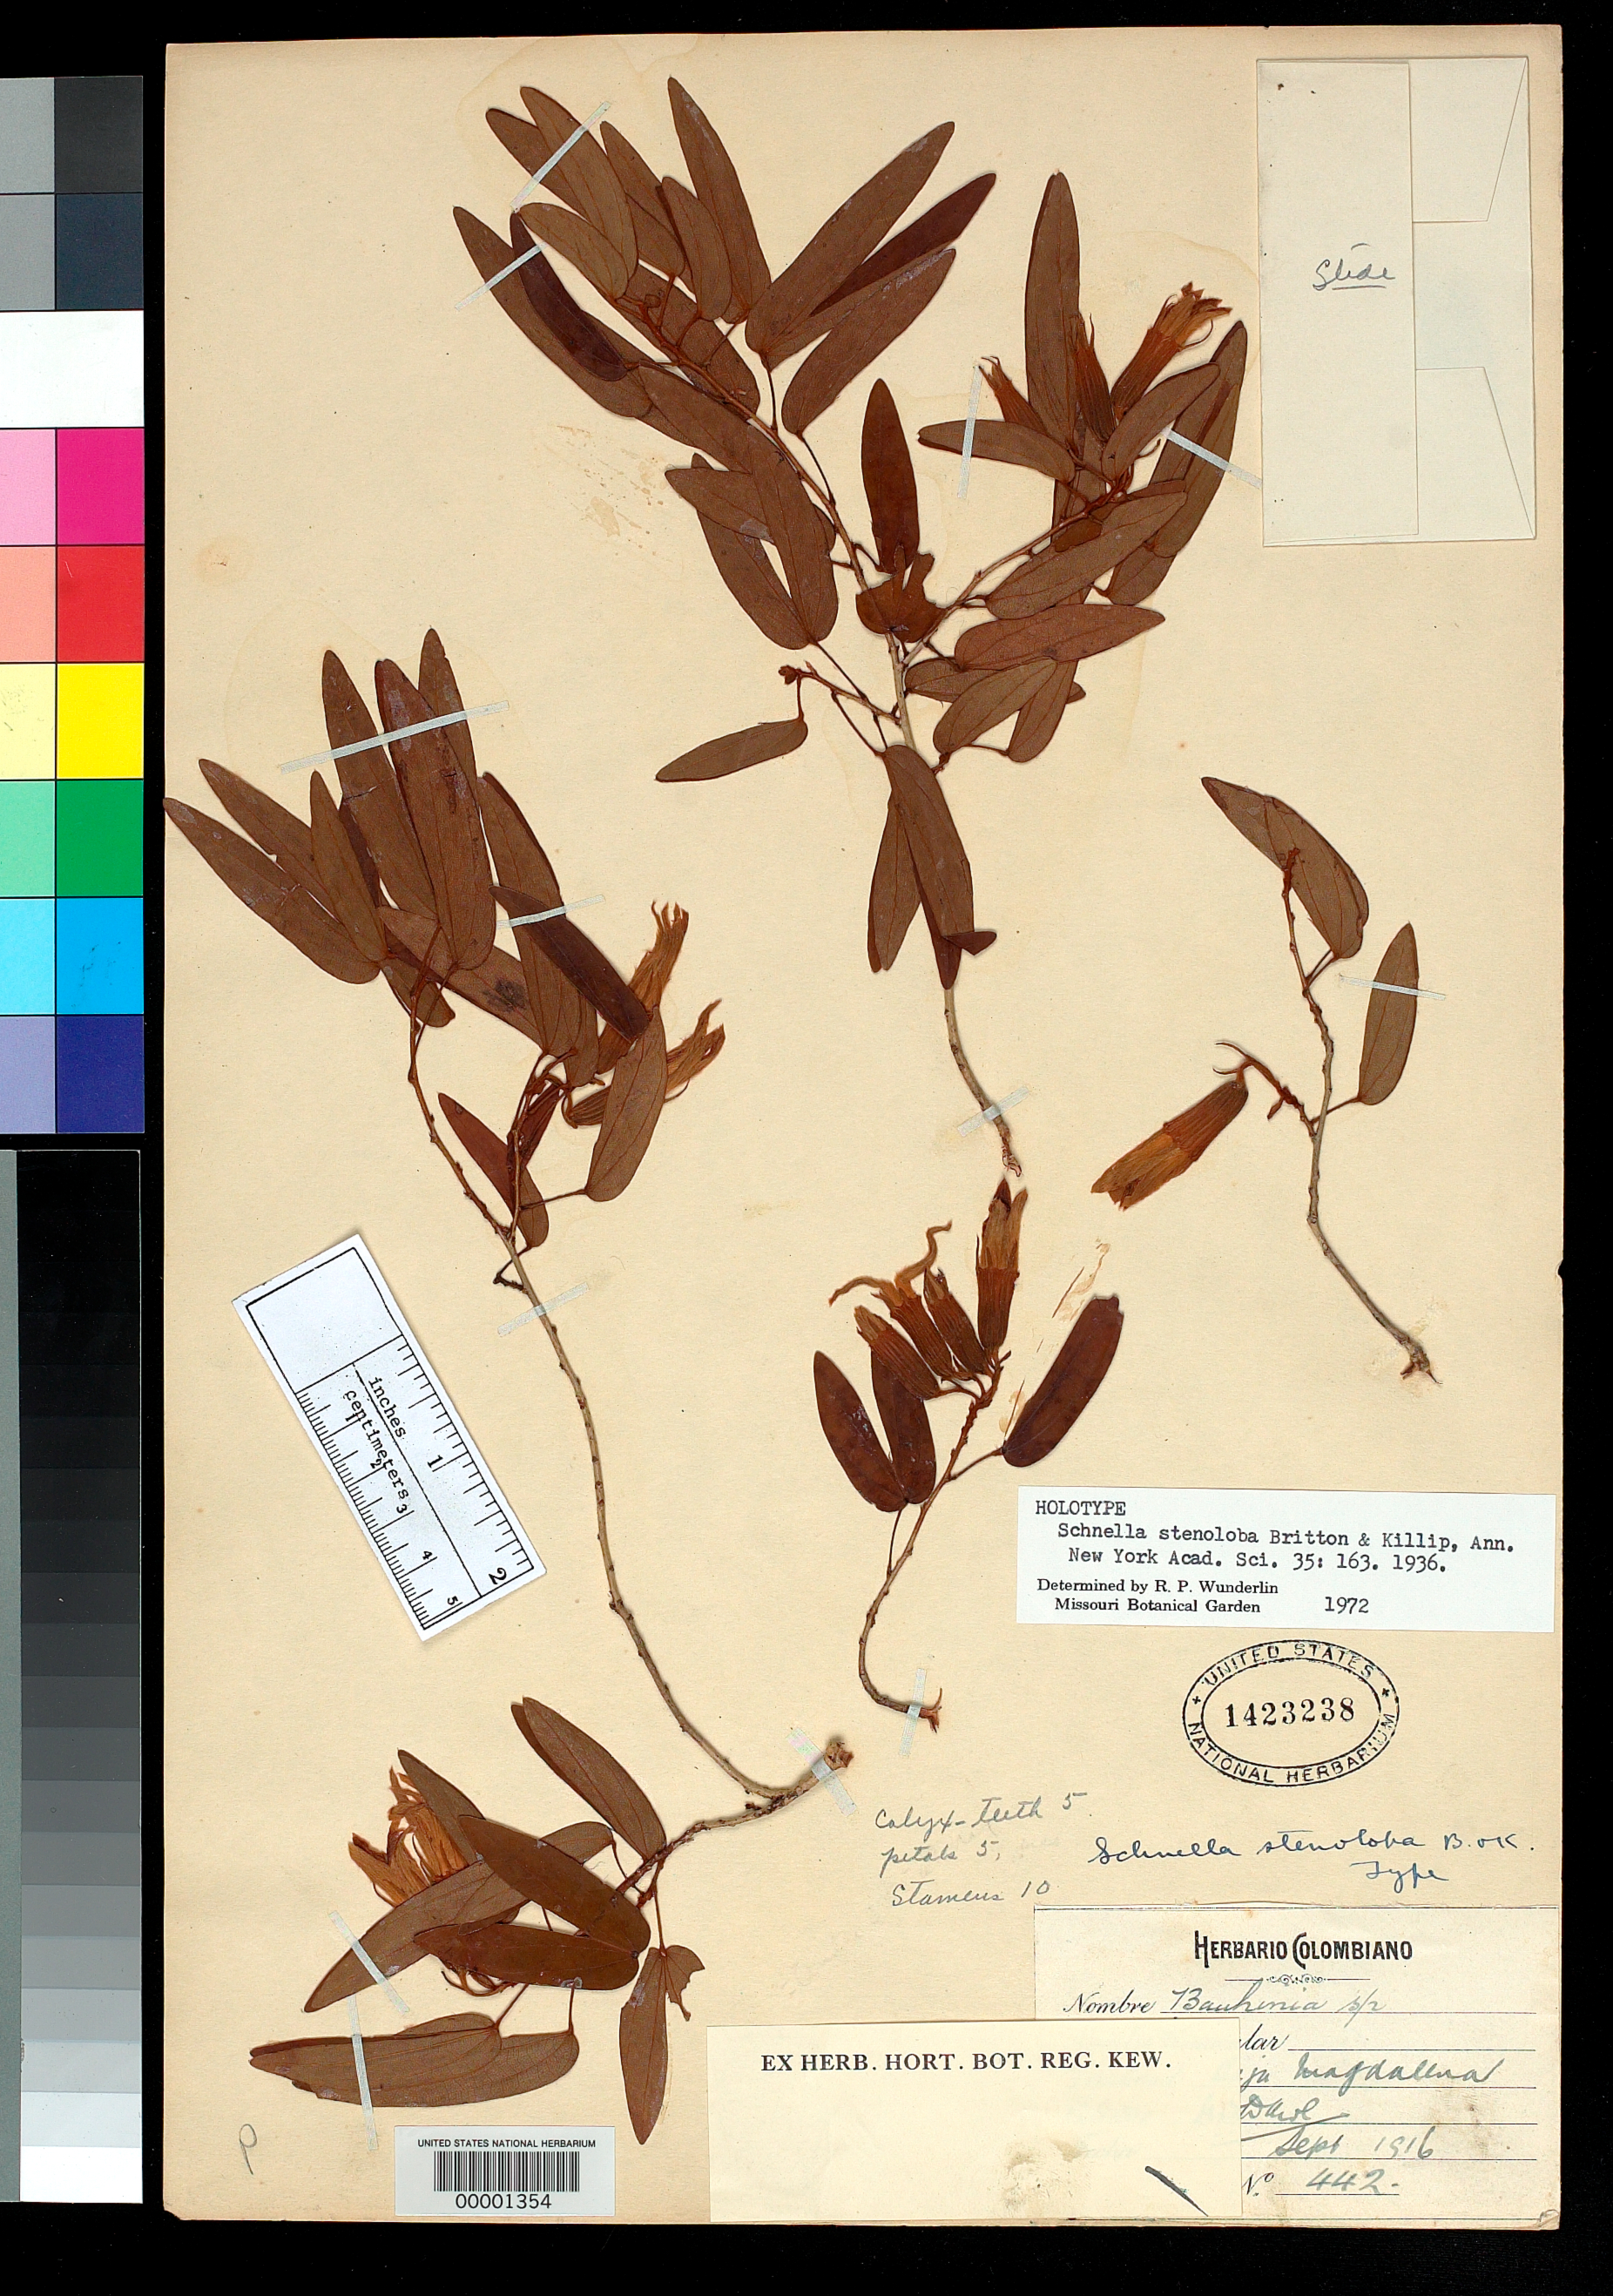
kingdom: Plantae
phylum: Tracheophyta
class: Magnoliopsida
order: Fabales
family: Fabaceae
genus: Schnella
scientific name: Schnella stenoloba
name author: Britton & Killip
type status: Holotype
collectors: M. T. Dawe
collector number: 442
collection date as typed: Sep 1916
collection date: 1916-09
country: Colombia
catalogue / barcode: US 1423238